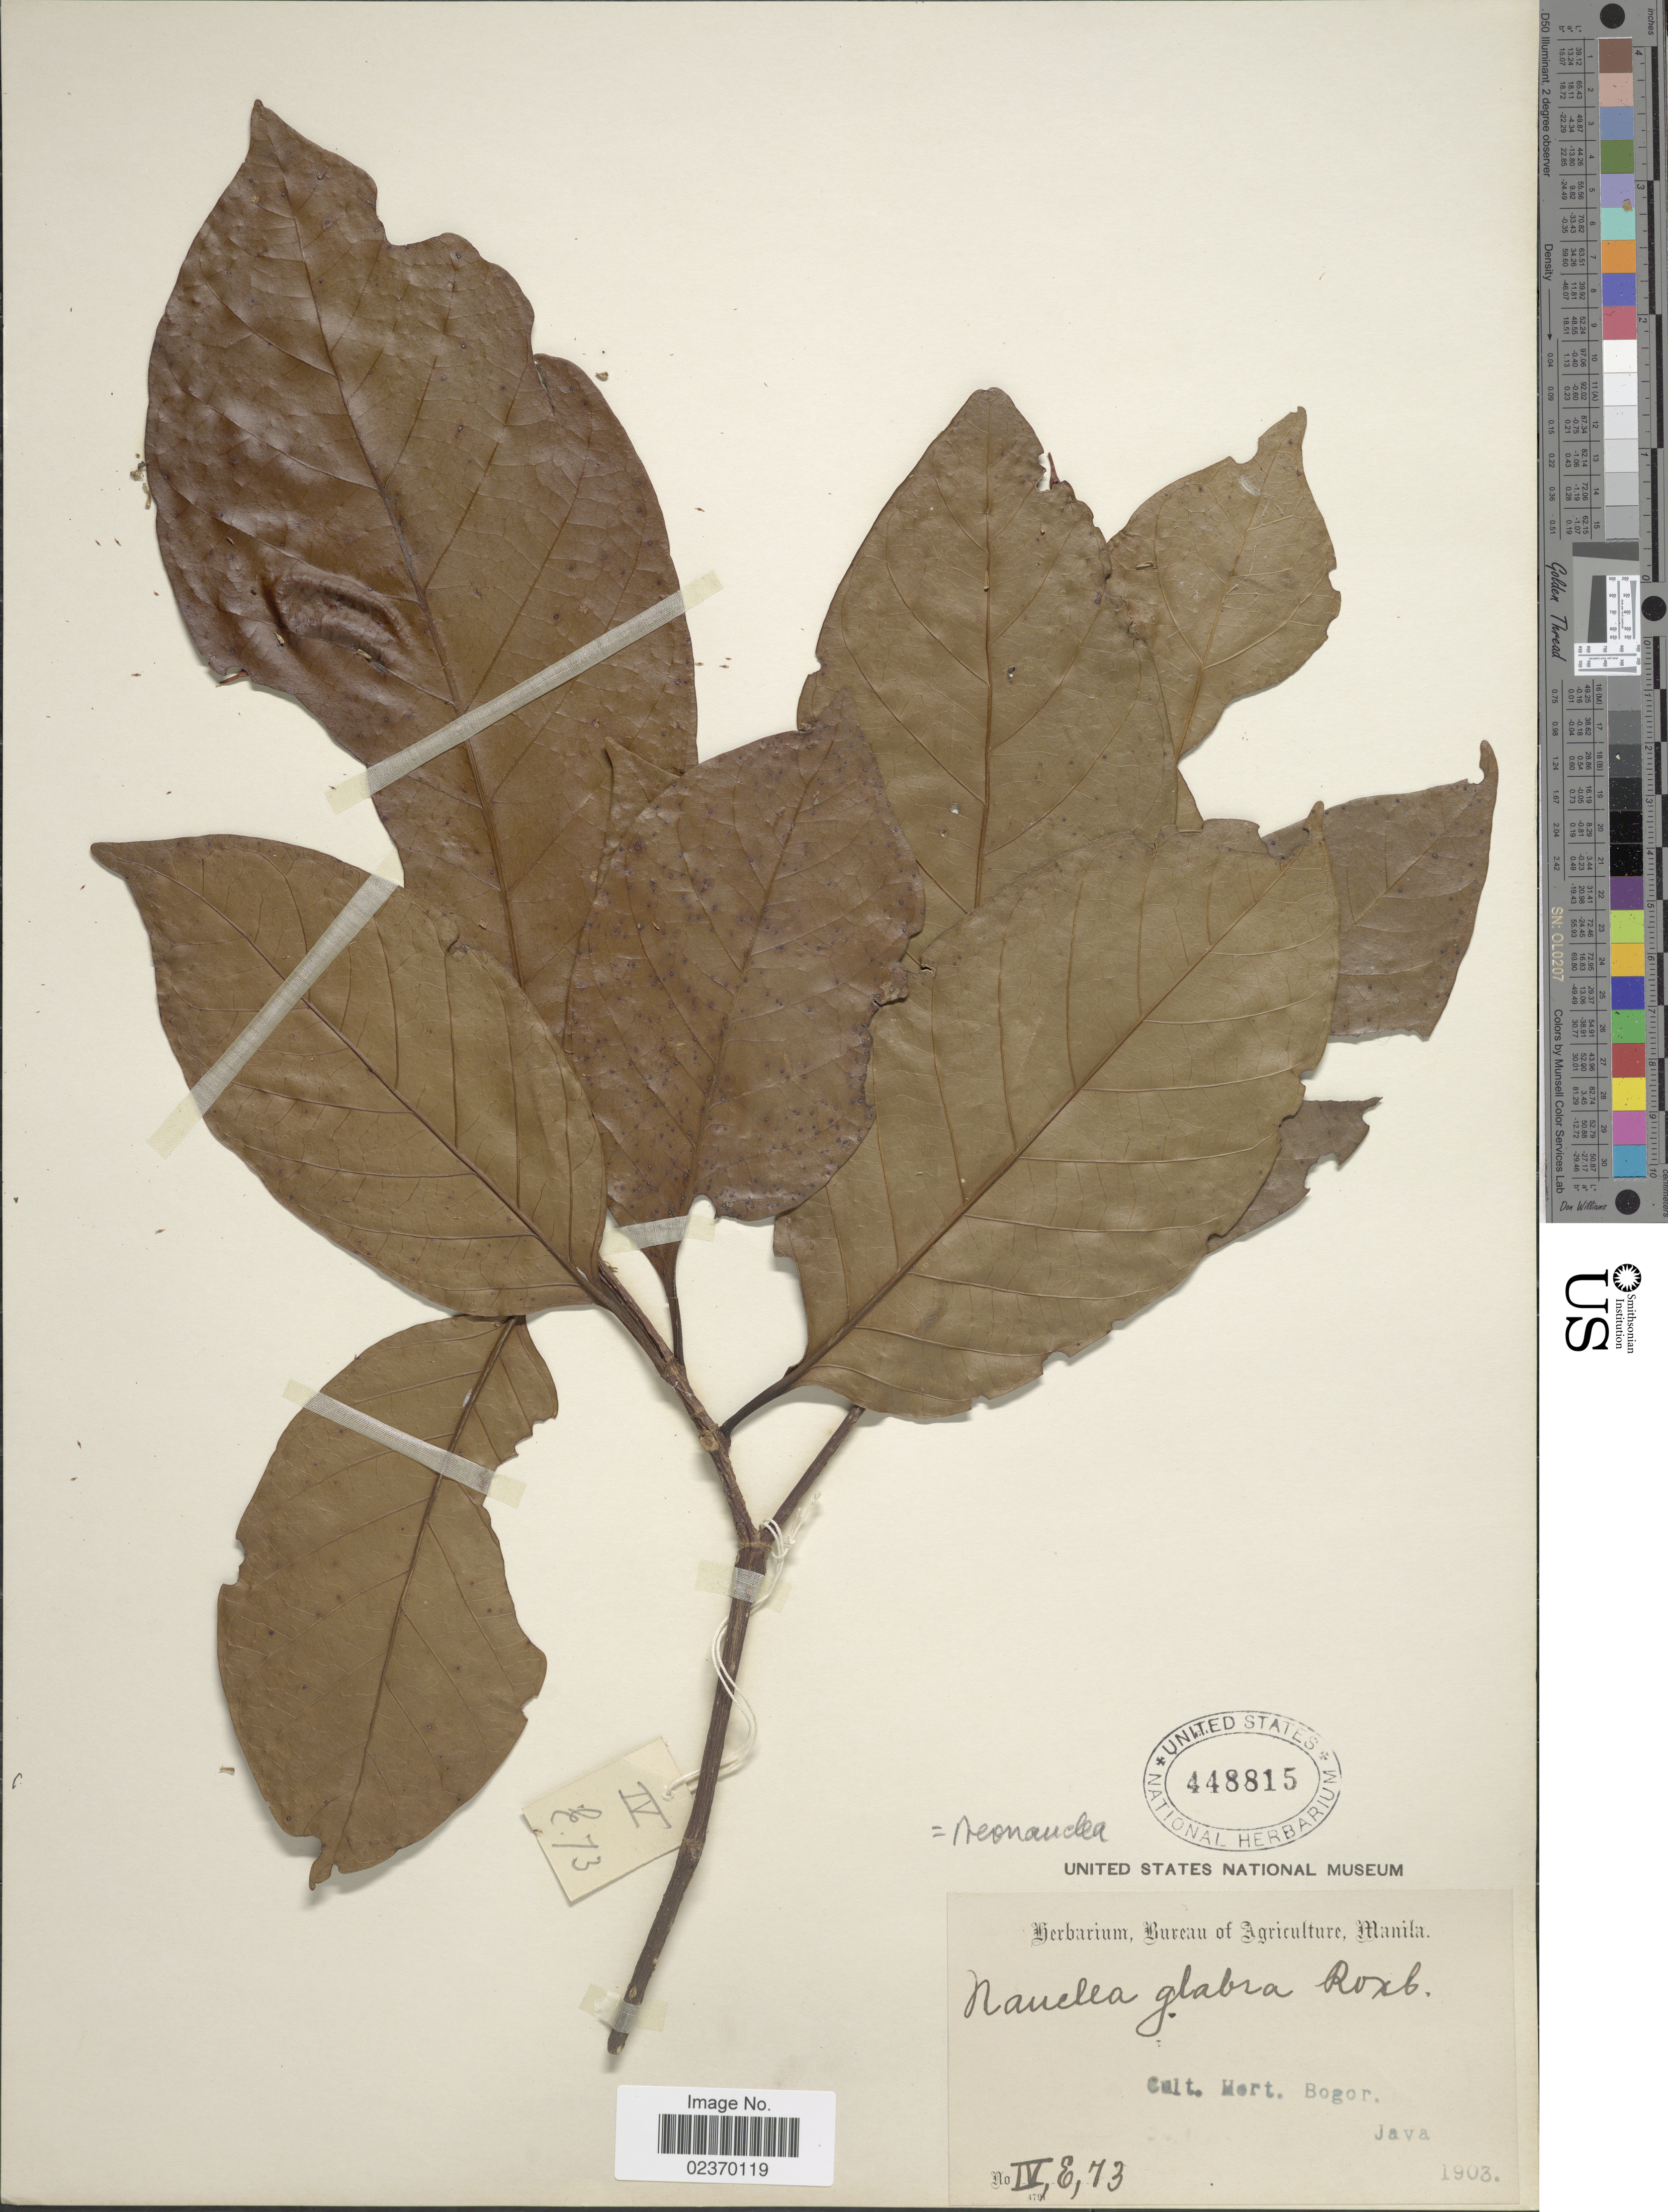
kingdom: Plantae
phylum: Tracheophyta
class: Magnoliopsida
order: Gentianales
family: Rubiaceae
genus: Neonauclea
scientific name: Neonauclea glabra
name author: (Roxb.) Bakh. f. & Risdale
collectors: ex Herb. Bur. Agric. Manila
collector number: IV, E, 73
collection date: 1903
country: Indonesia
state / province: Java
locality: Cult Hort Bogor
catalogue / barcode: US 448815